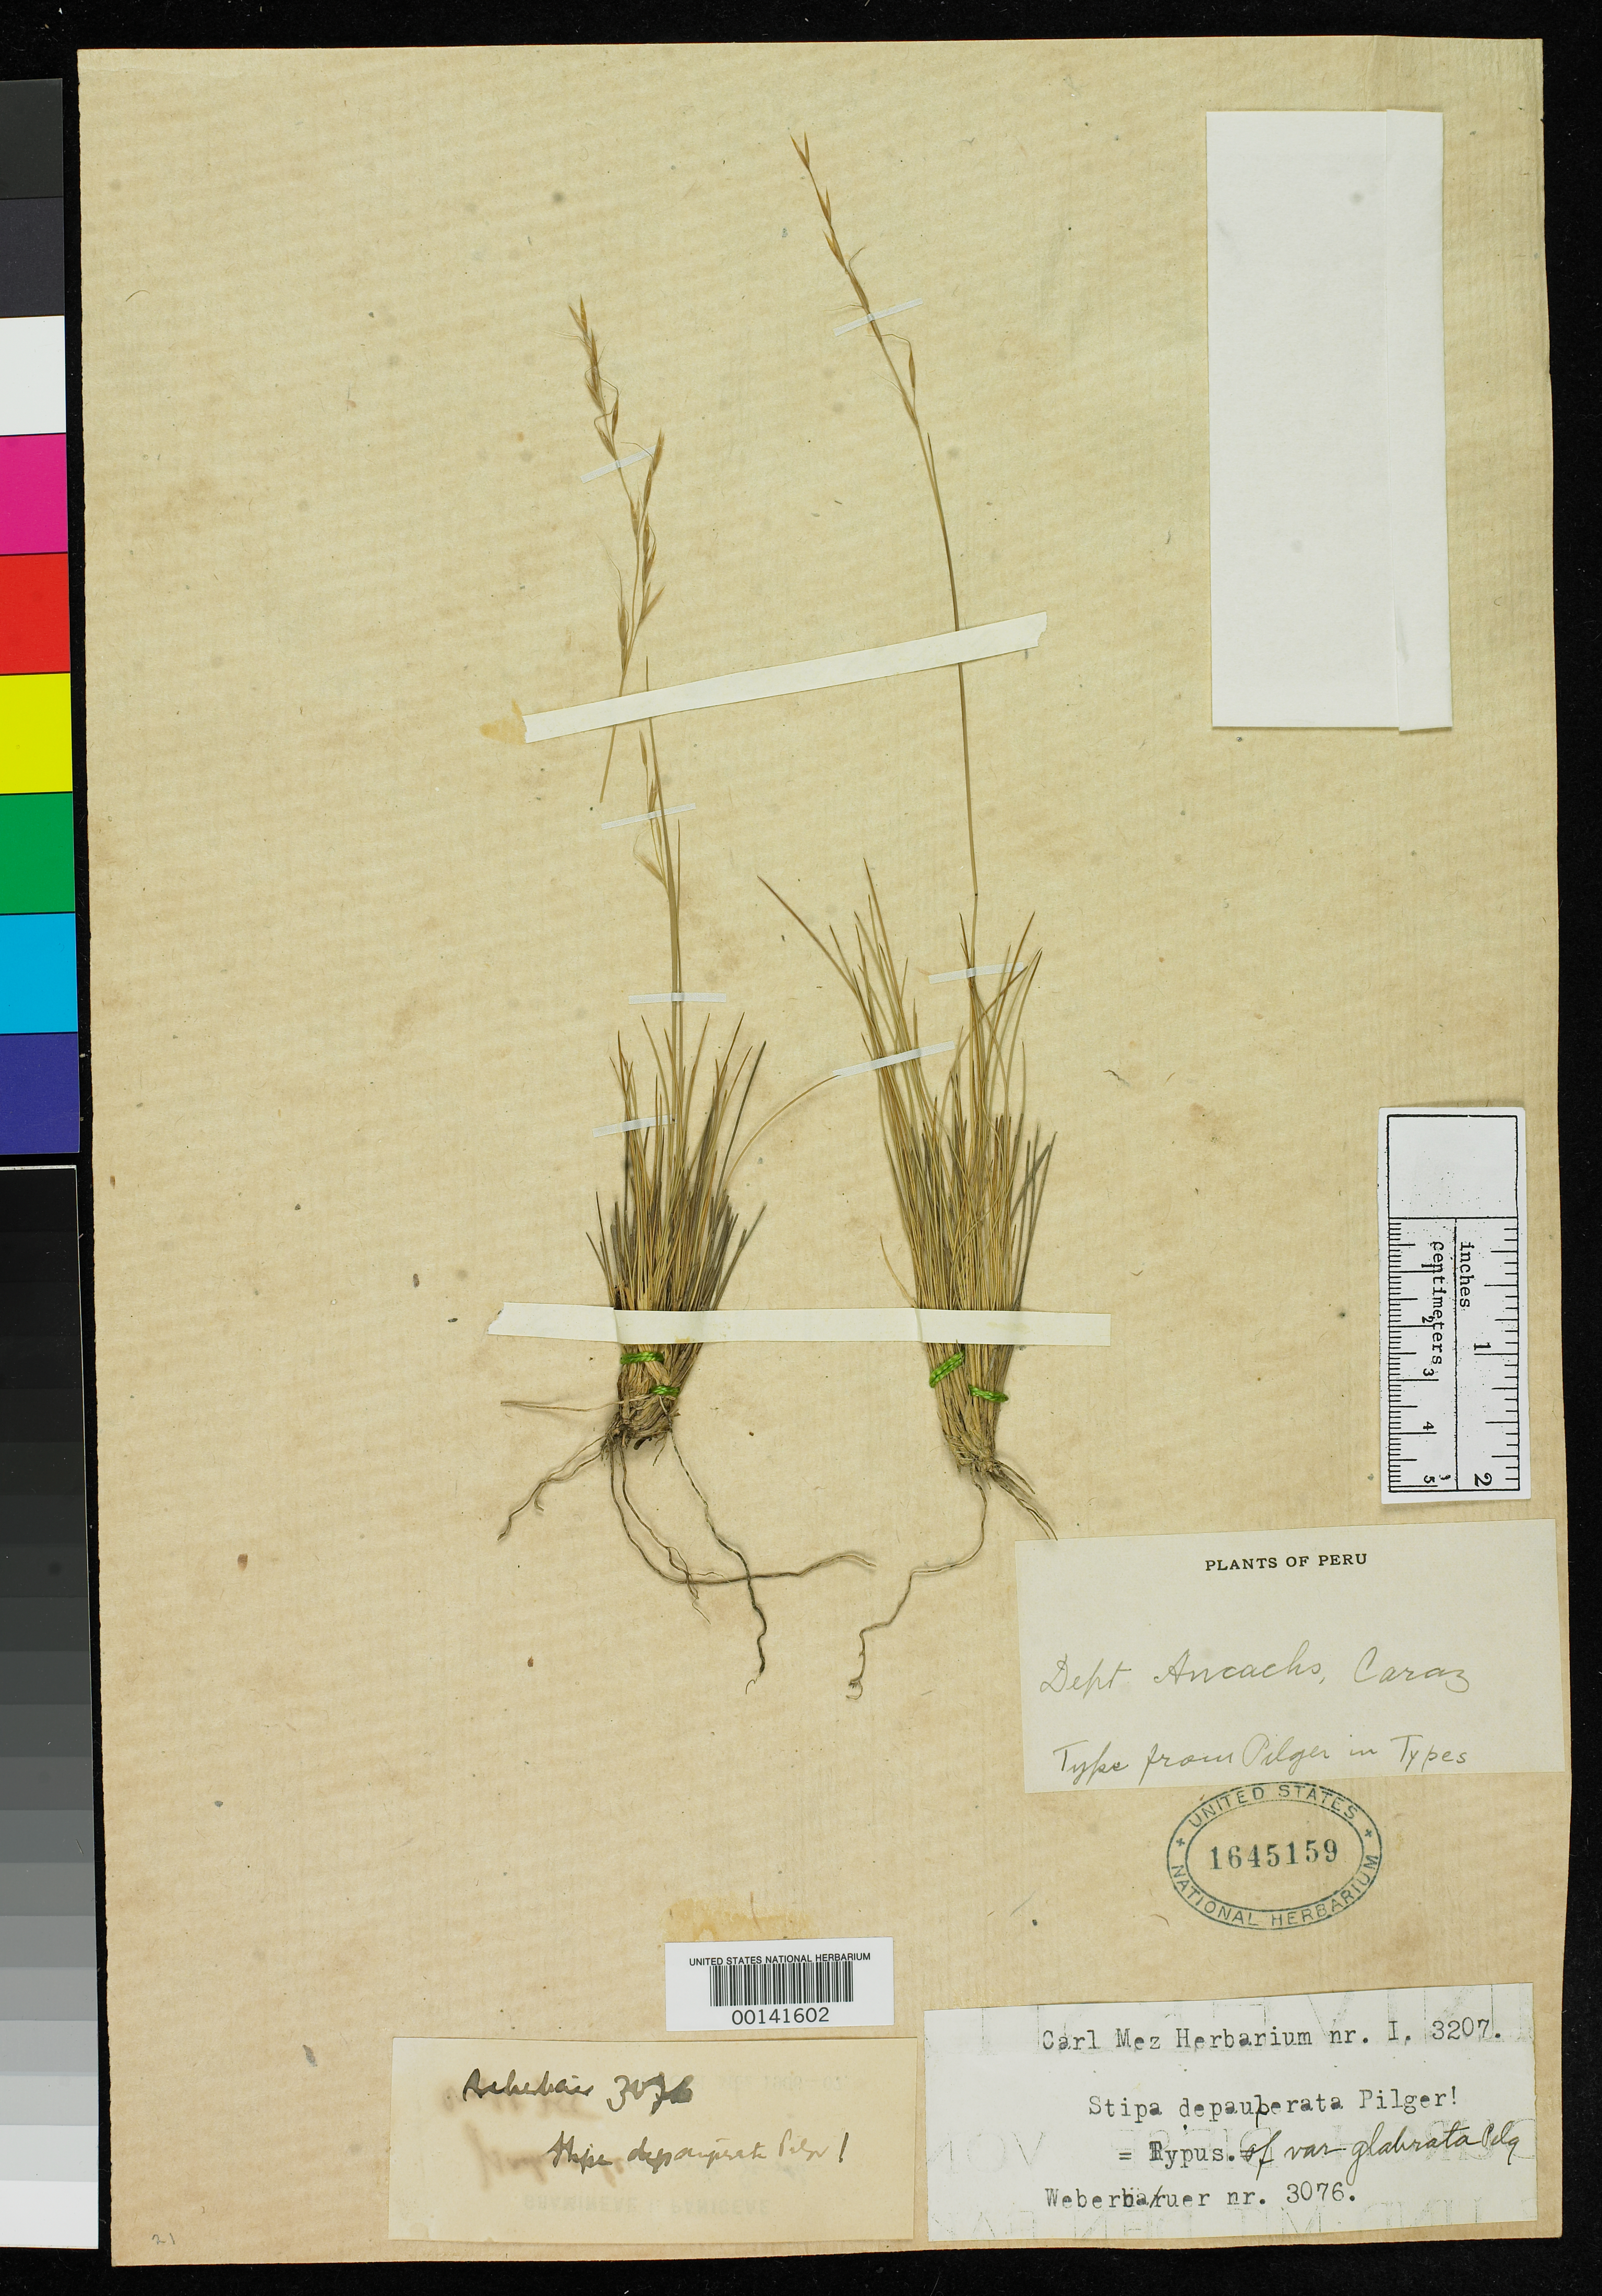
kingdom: Plantae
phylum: Tracheophyta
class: Liliopsida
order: Poales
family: Poaceae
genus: Stipa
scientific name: Stipa depauperata var. glabrata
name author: Pilg. in Engl.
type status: Isotype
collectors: A. Weberbauer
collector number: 3076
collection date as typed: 25 May 1903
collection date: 1903-05-25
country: Peru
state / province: Ancash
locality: Cordillera Negra über Caraz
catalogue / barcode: US 1645159